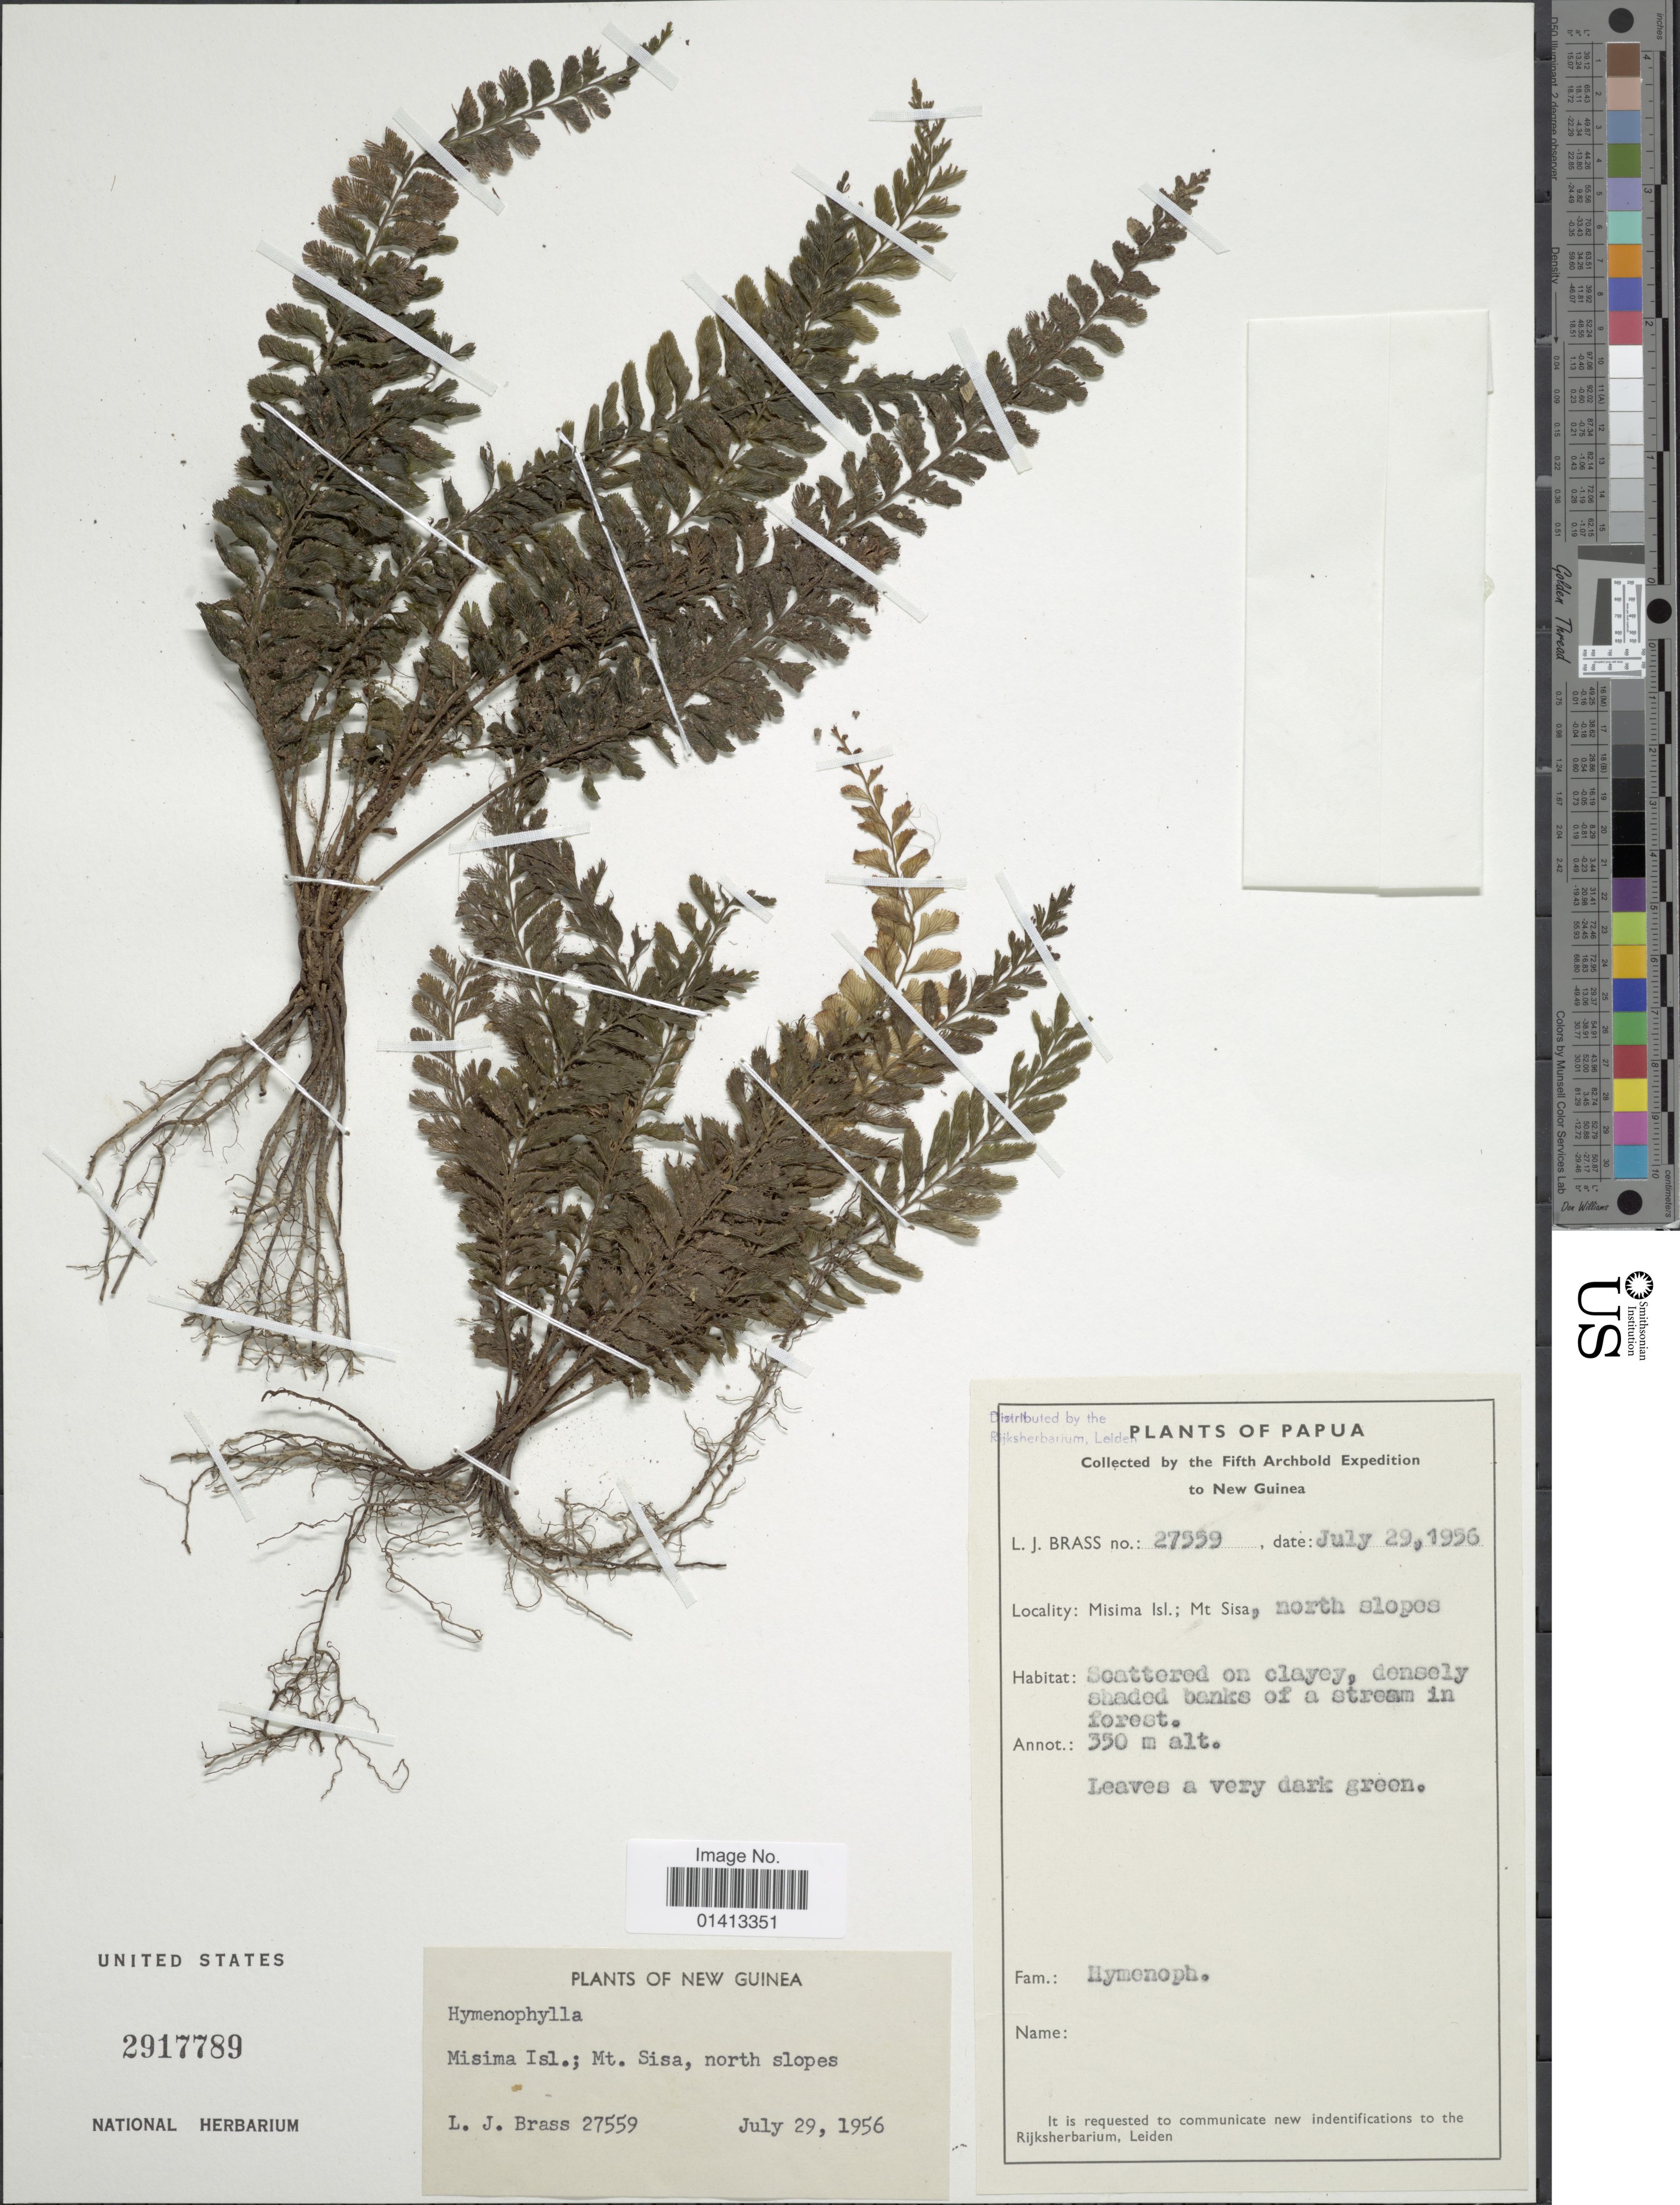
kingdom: Plantae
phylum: Tracheophyta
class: Polypodiopsida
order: Hymenophyllales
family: Hymenophyllaceae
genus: Crepidomanes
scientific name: Crepidomanes sp.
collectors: L. J. Brass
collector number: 27559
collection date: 1956-07-29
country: Papua New Guinea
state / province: Milne Bay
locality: Misima Isl; Mt Sisa, north slopes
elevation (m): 350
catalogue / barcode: US 2917789